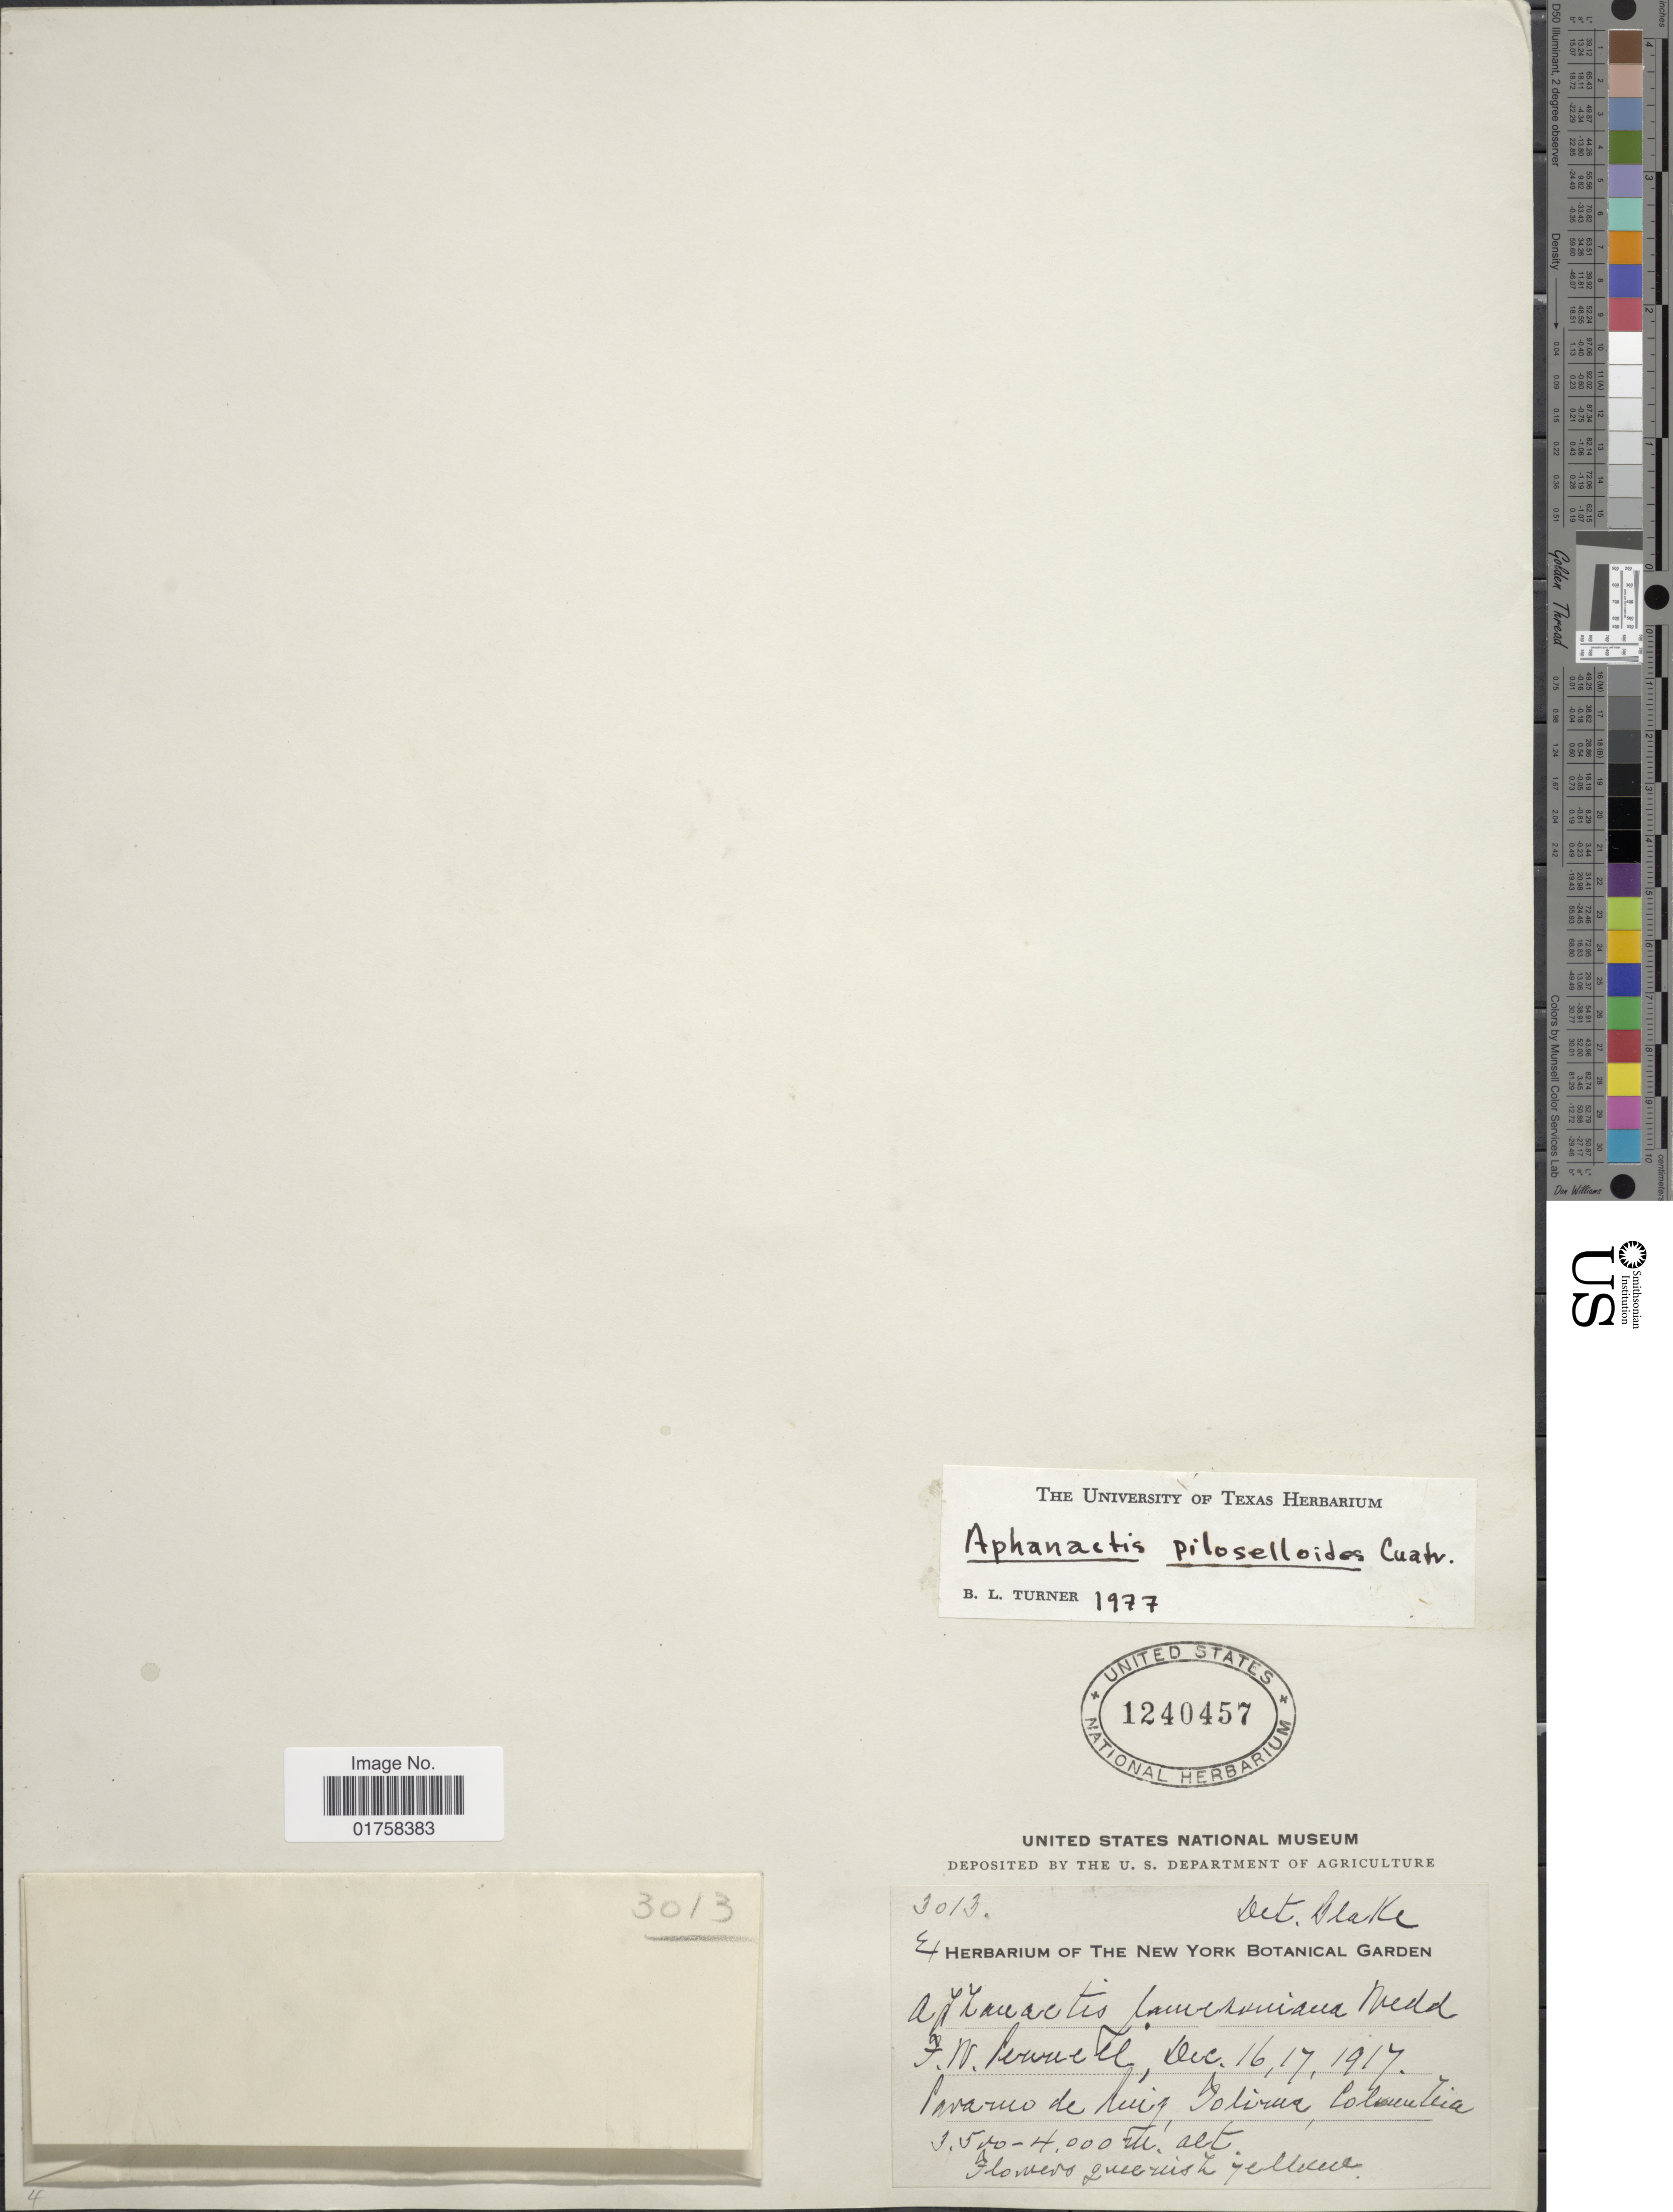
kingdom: Plantae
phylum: Tracheophyta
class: Magnoliopsida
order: Asterales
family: Asteraceae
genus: Aphanactis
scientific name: Aphanactis piloselloides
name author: Cuatrec.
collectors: F. W. Pennell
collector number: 3013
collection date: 1917-12-16/1917-12-17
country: Colombia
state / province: Bolivar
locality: Paramo de Luiz, Bolivar, Columbia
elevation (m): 3500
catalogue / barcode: US 1240457